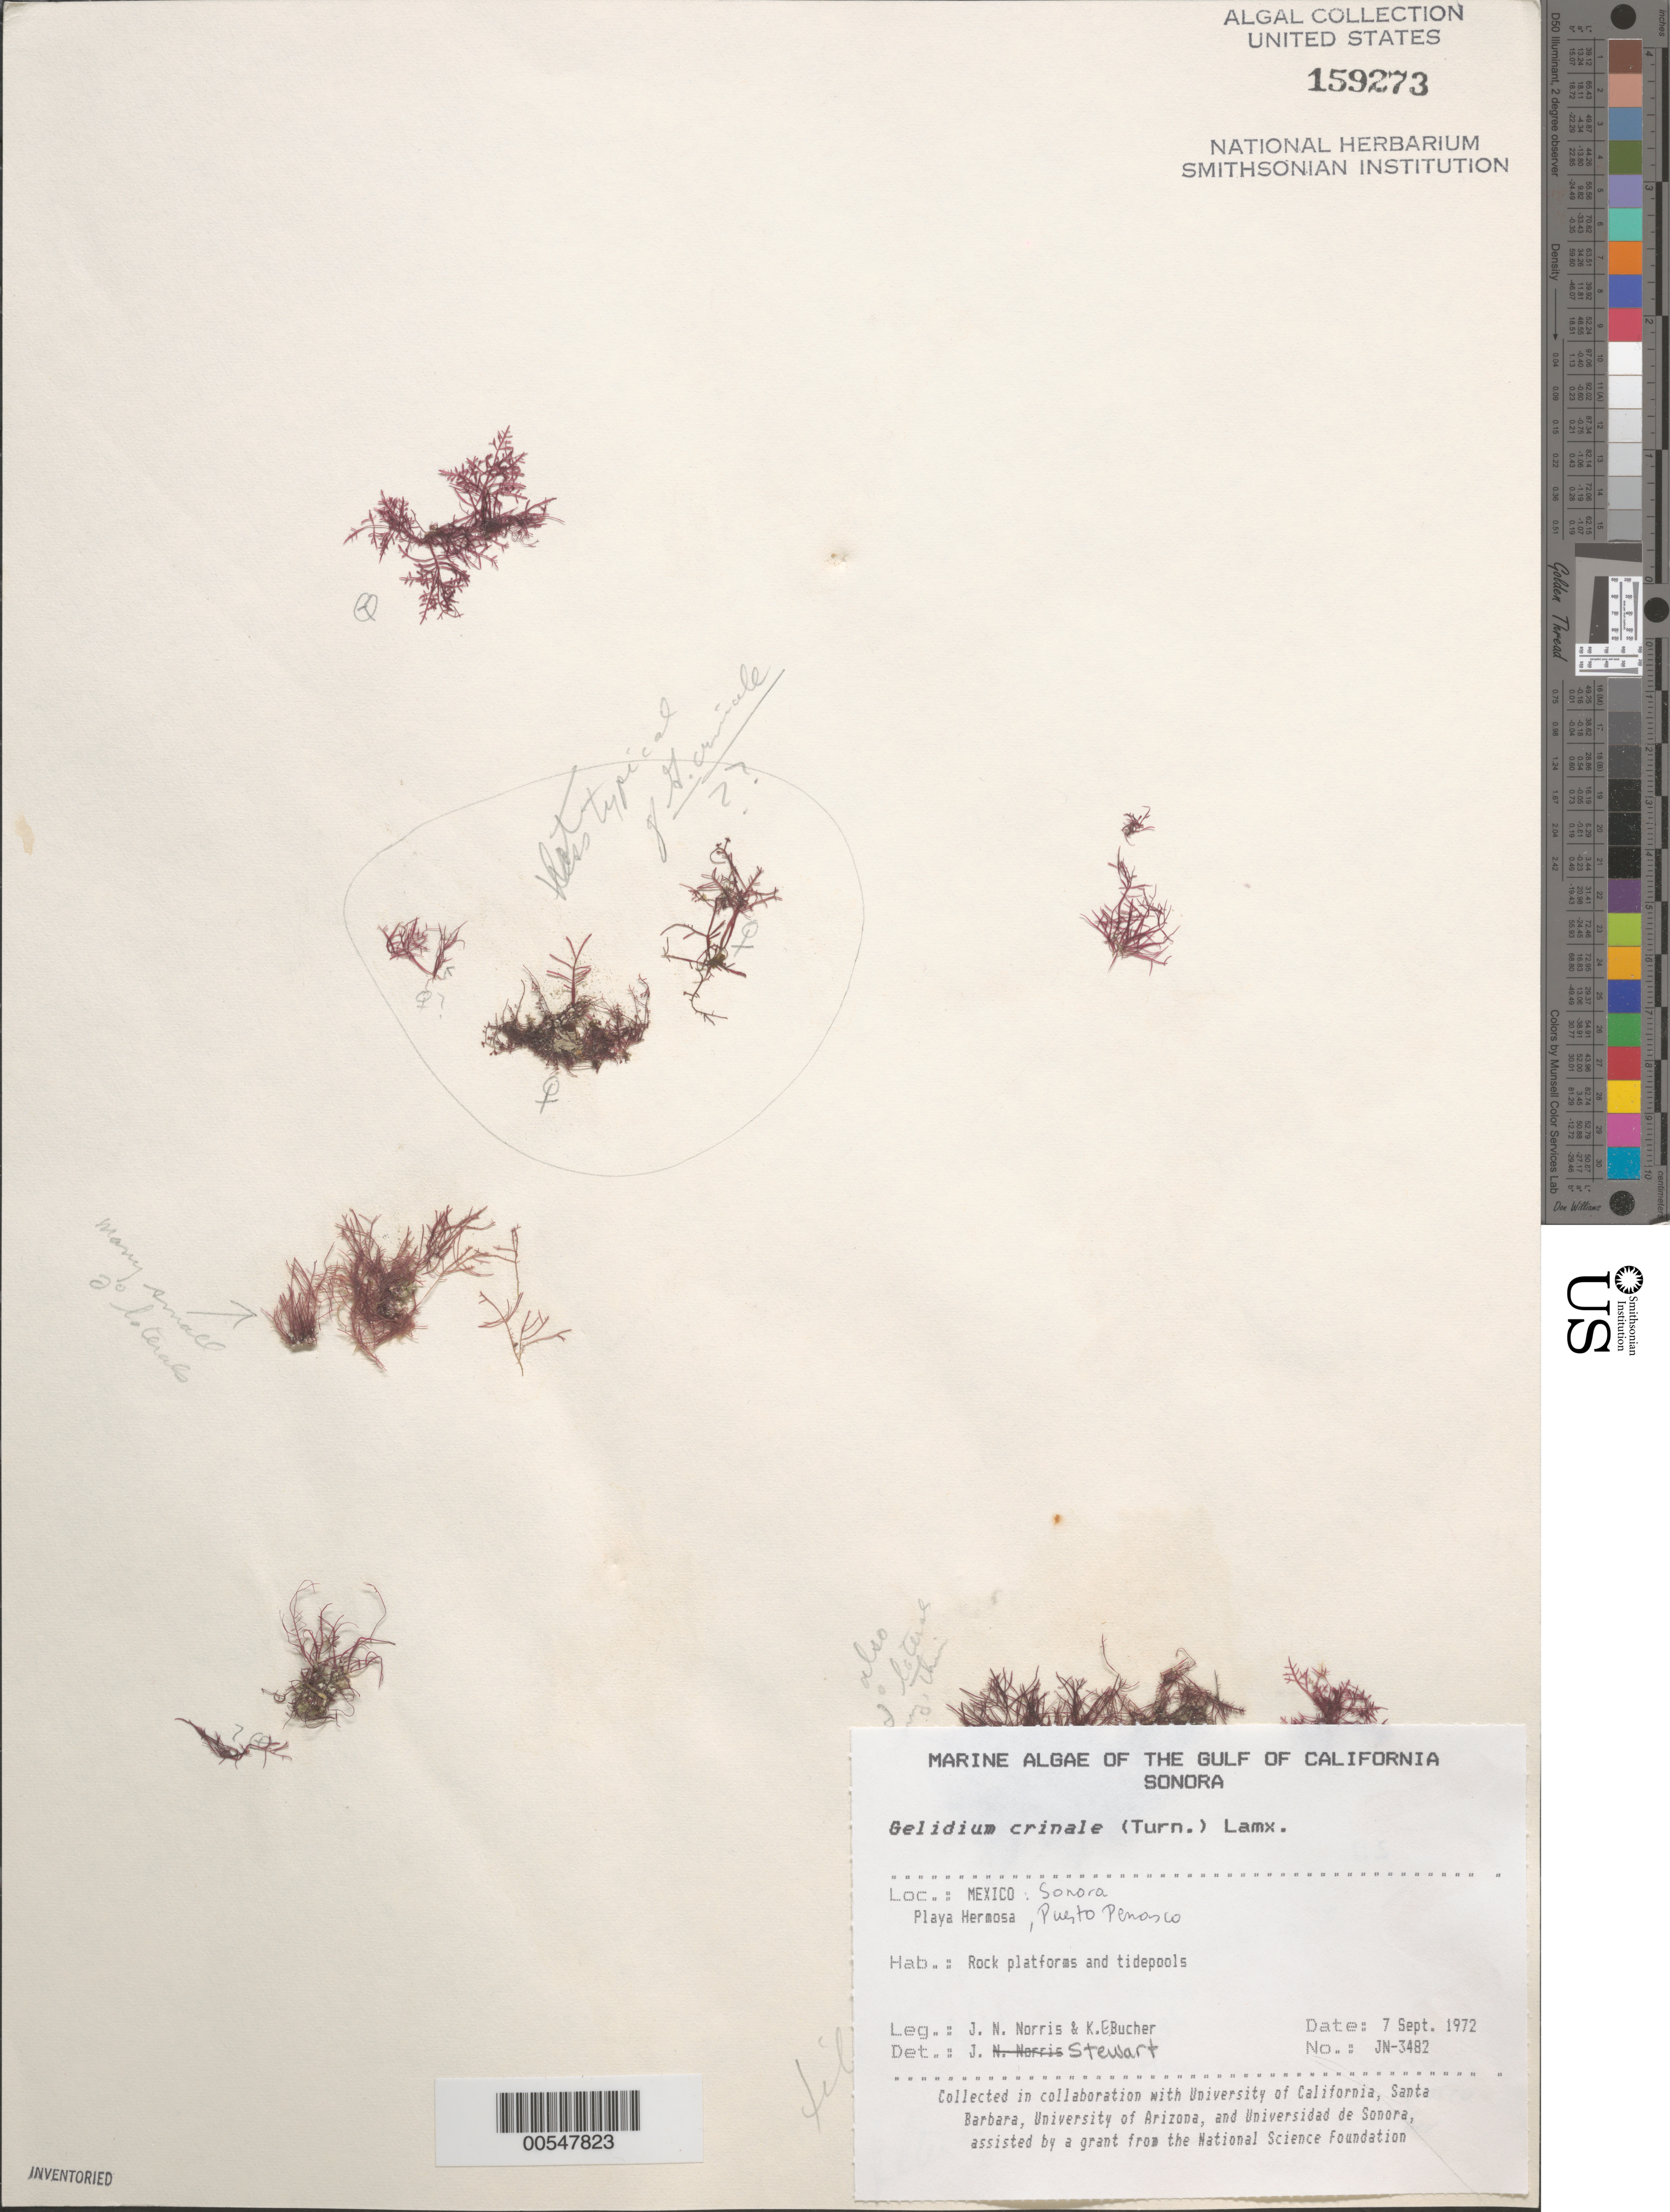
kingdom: Plantae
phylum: Rhodophyta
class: Florideophyceae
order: Gelidiales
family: Gelidiaceae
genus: Gelidium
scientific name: Gelidium crinale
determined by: Stewart, J.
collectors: J. N. Norris & K. E. Bucher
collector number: JN-3482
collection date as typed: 07 Sep 1972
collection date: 1972-09-07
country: Mexico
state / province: Sonora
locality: Playa Hermosa, Puerto Penasco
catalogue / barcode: US 159273